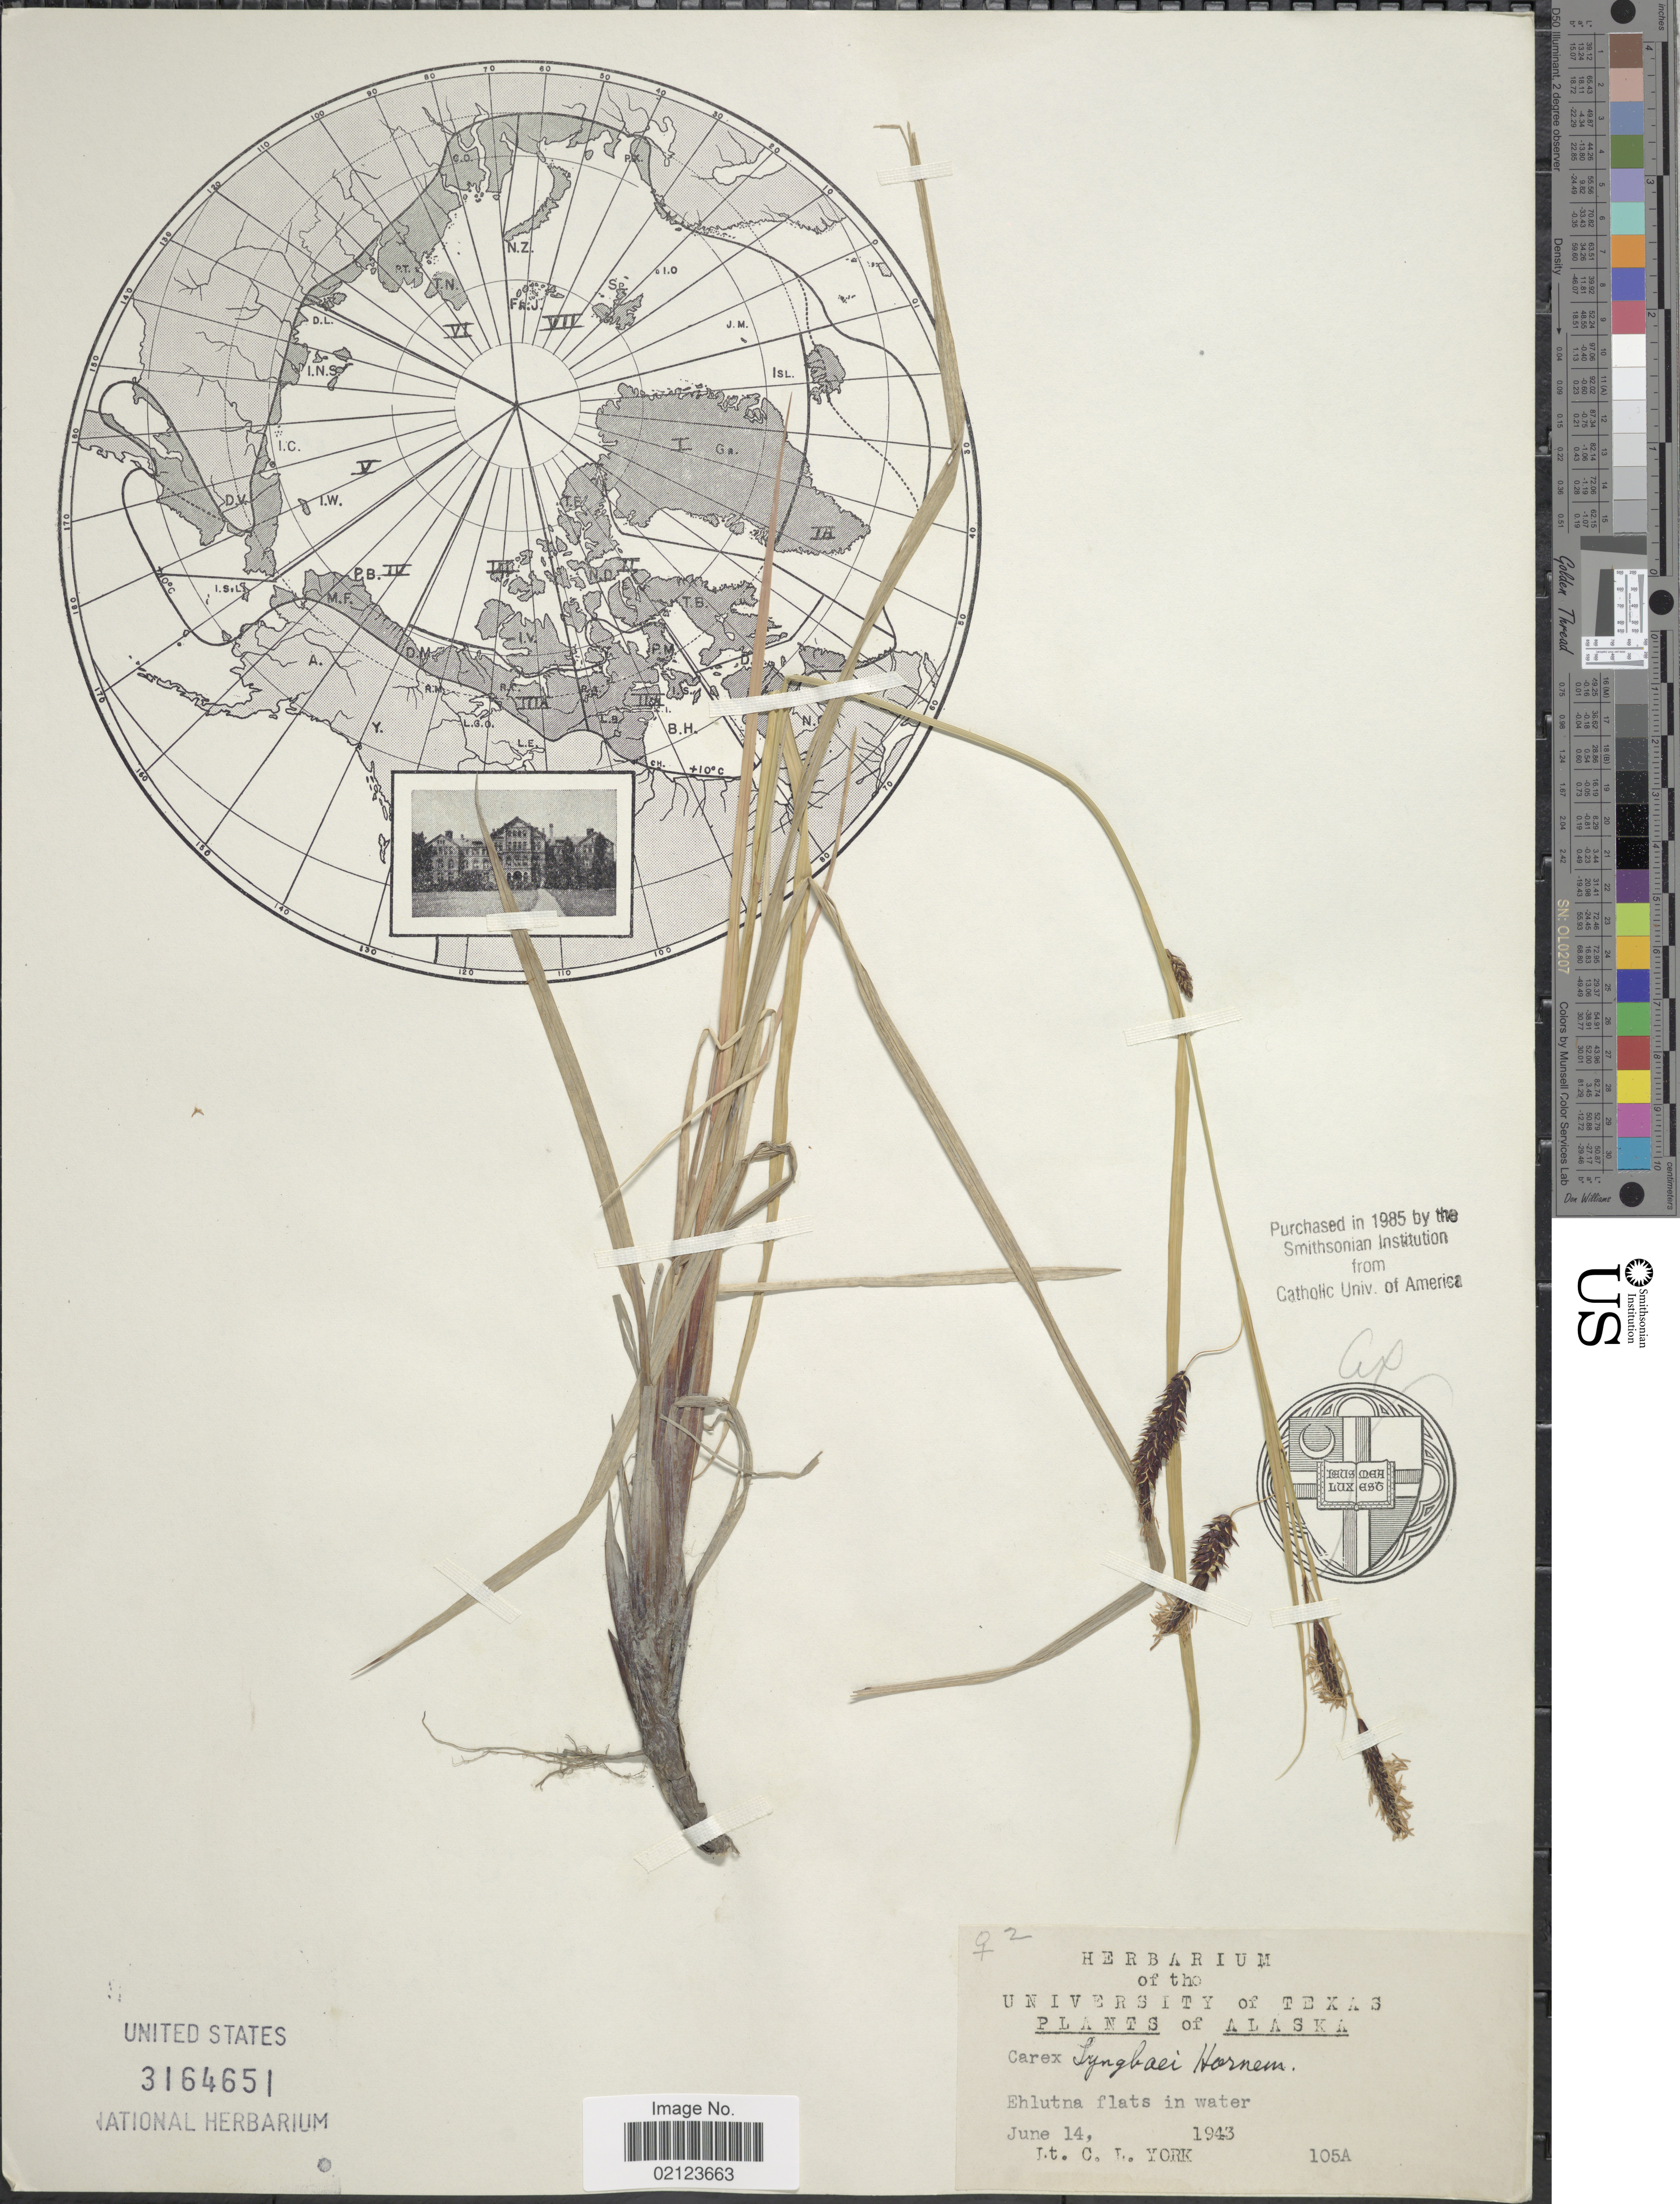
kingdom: Plantae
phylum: Tracheophyta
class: Liliopsida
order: Poales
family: Cyperaceae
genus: Carex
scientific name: Carex lyngbyei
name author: Hornem.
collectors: C. L. York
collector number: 105A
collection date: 1943-06-14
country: United States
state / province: Alaska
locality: Ehlutna flats in water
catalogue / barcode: US 3164651